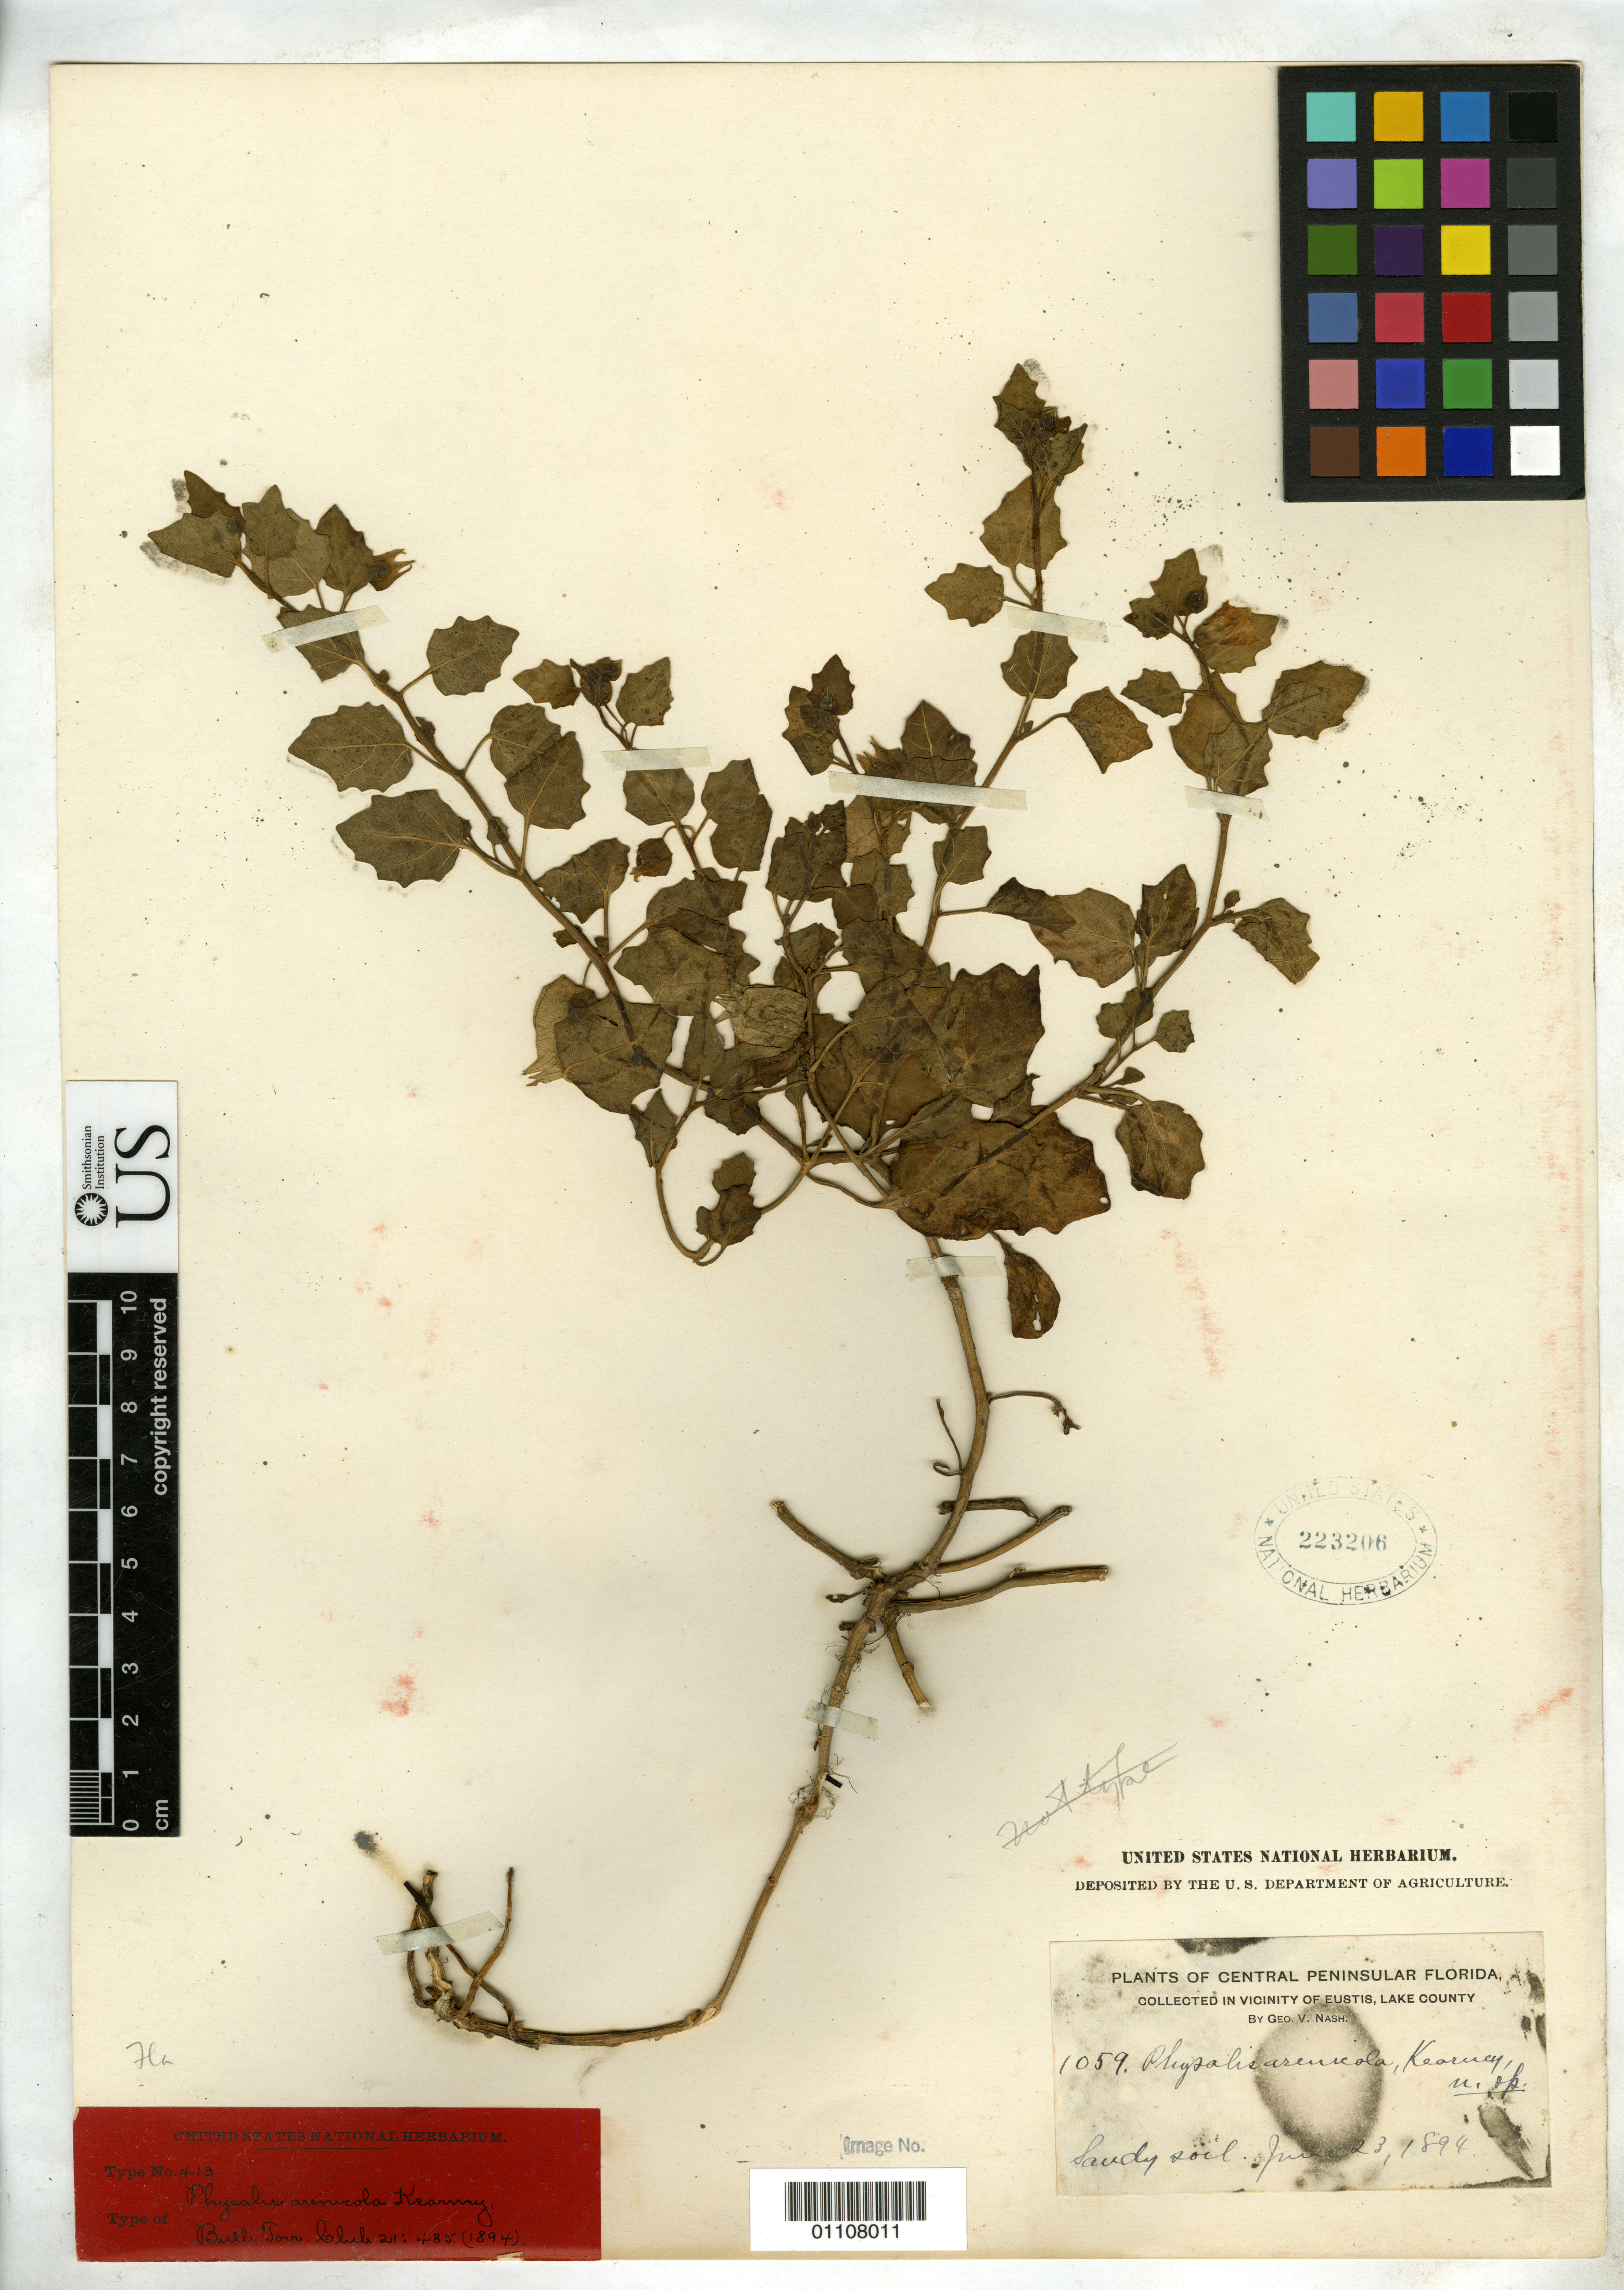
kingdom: Plantae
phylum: Tracheophyta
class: Magnoliopsida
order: Solanales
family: Solanaceae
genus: Physalis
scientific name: Physalis arenicola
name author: Kearney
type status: Syntype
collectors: G. V. Nash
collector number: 1059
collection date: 1894-06-23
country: United States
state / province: Florida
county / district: Lake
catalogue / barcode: US 223206